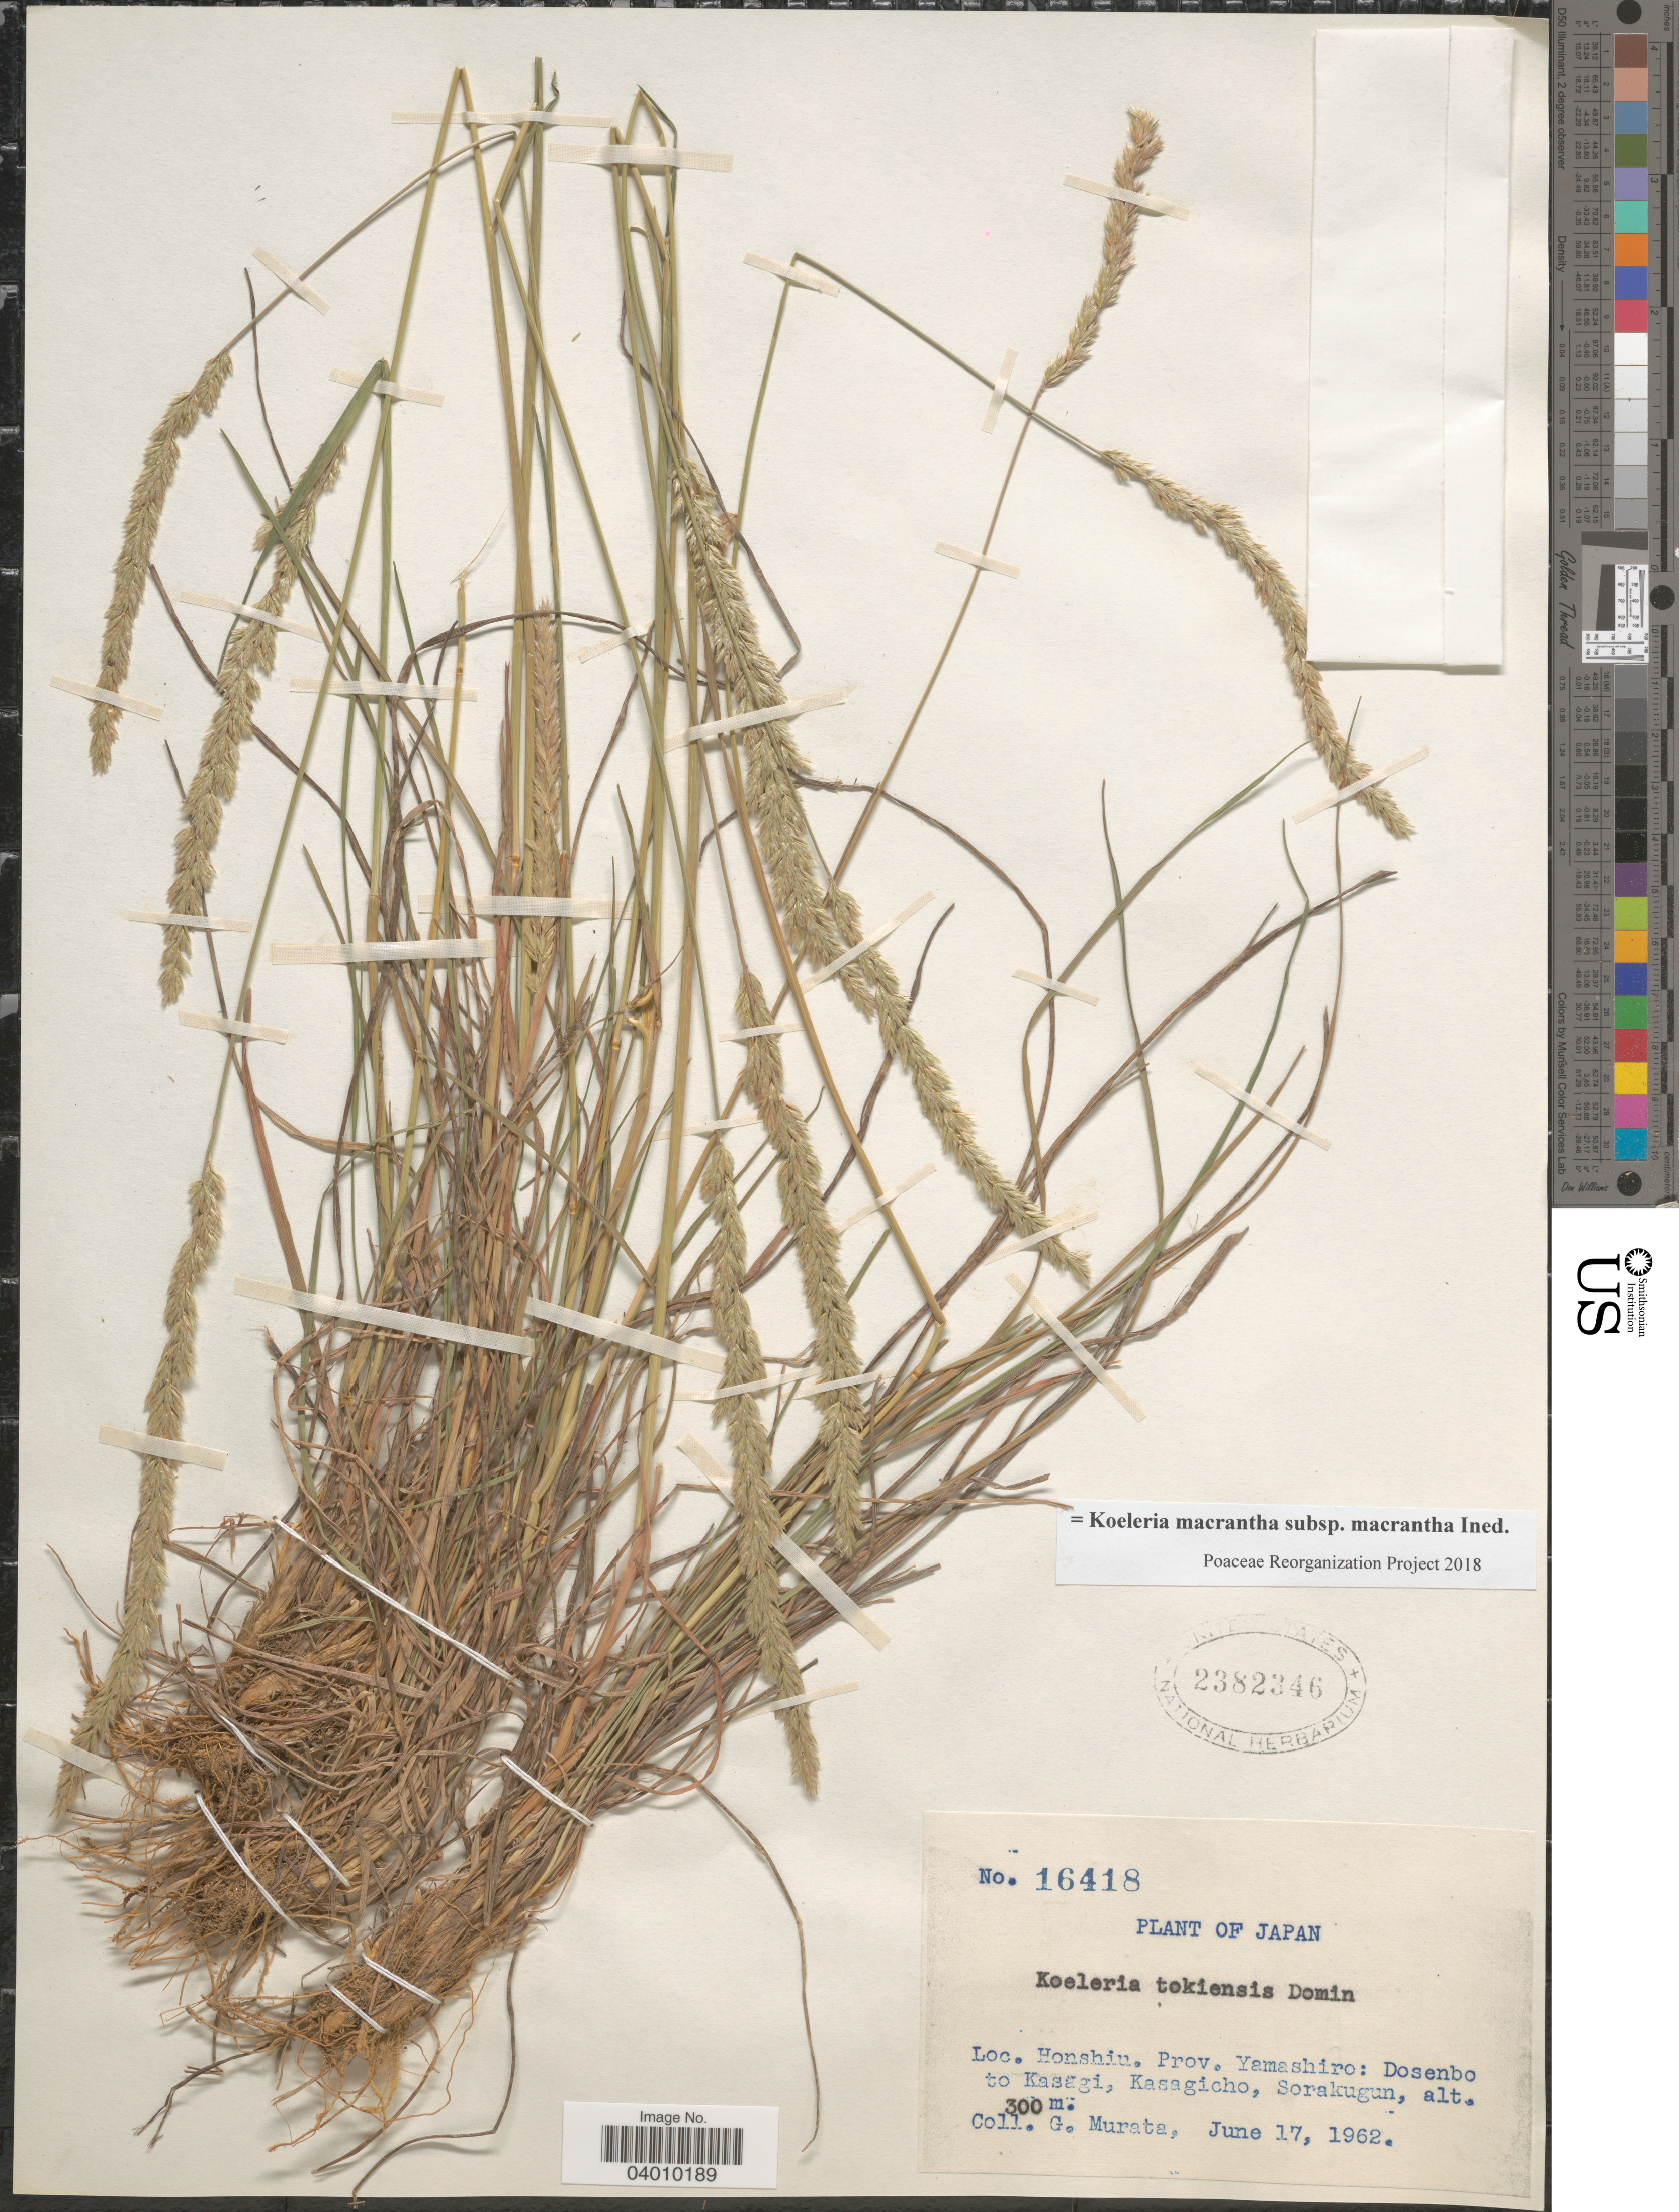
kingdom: Plantae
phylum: Tracheophyta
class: Liliopsida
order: Poales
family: Poaceae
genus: Koeleria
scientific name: Koeleria macrantha subsp. macrantha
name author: (Ledeb.) Schult.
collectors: G. Murata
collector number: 16418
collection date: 1962-06-17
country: Japan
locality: Honshiu. Prov. Yamashiro: Dosenbo to Kasagi, Kasagicho, Sorakugun.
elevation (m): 300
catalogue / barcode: US 2382346